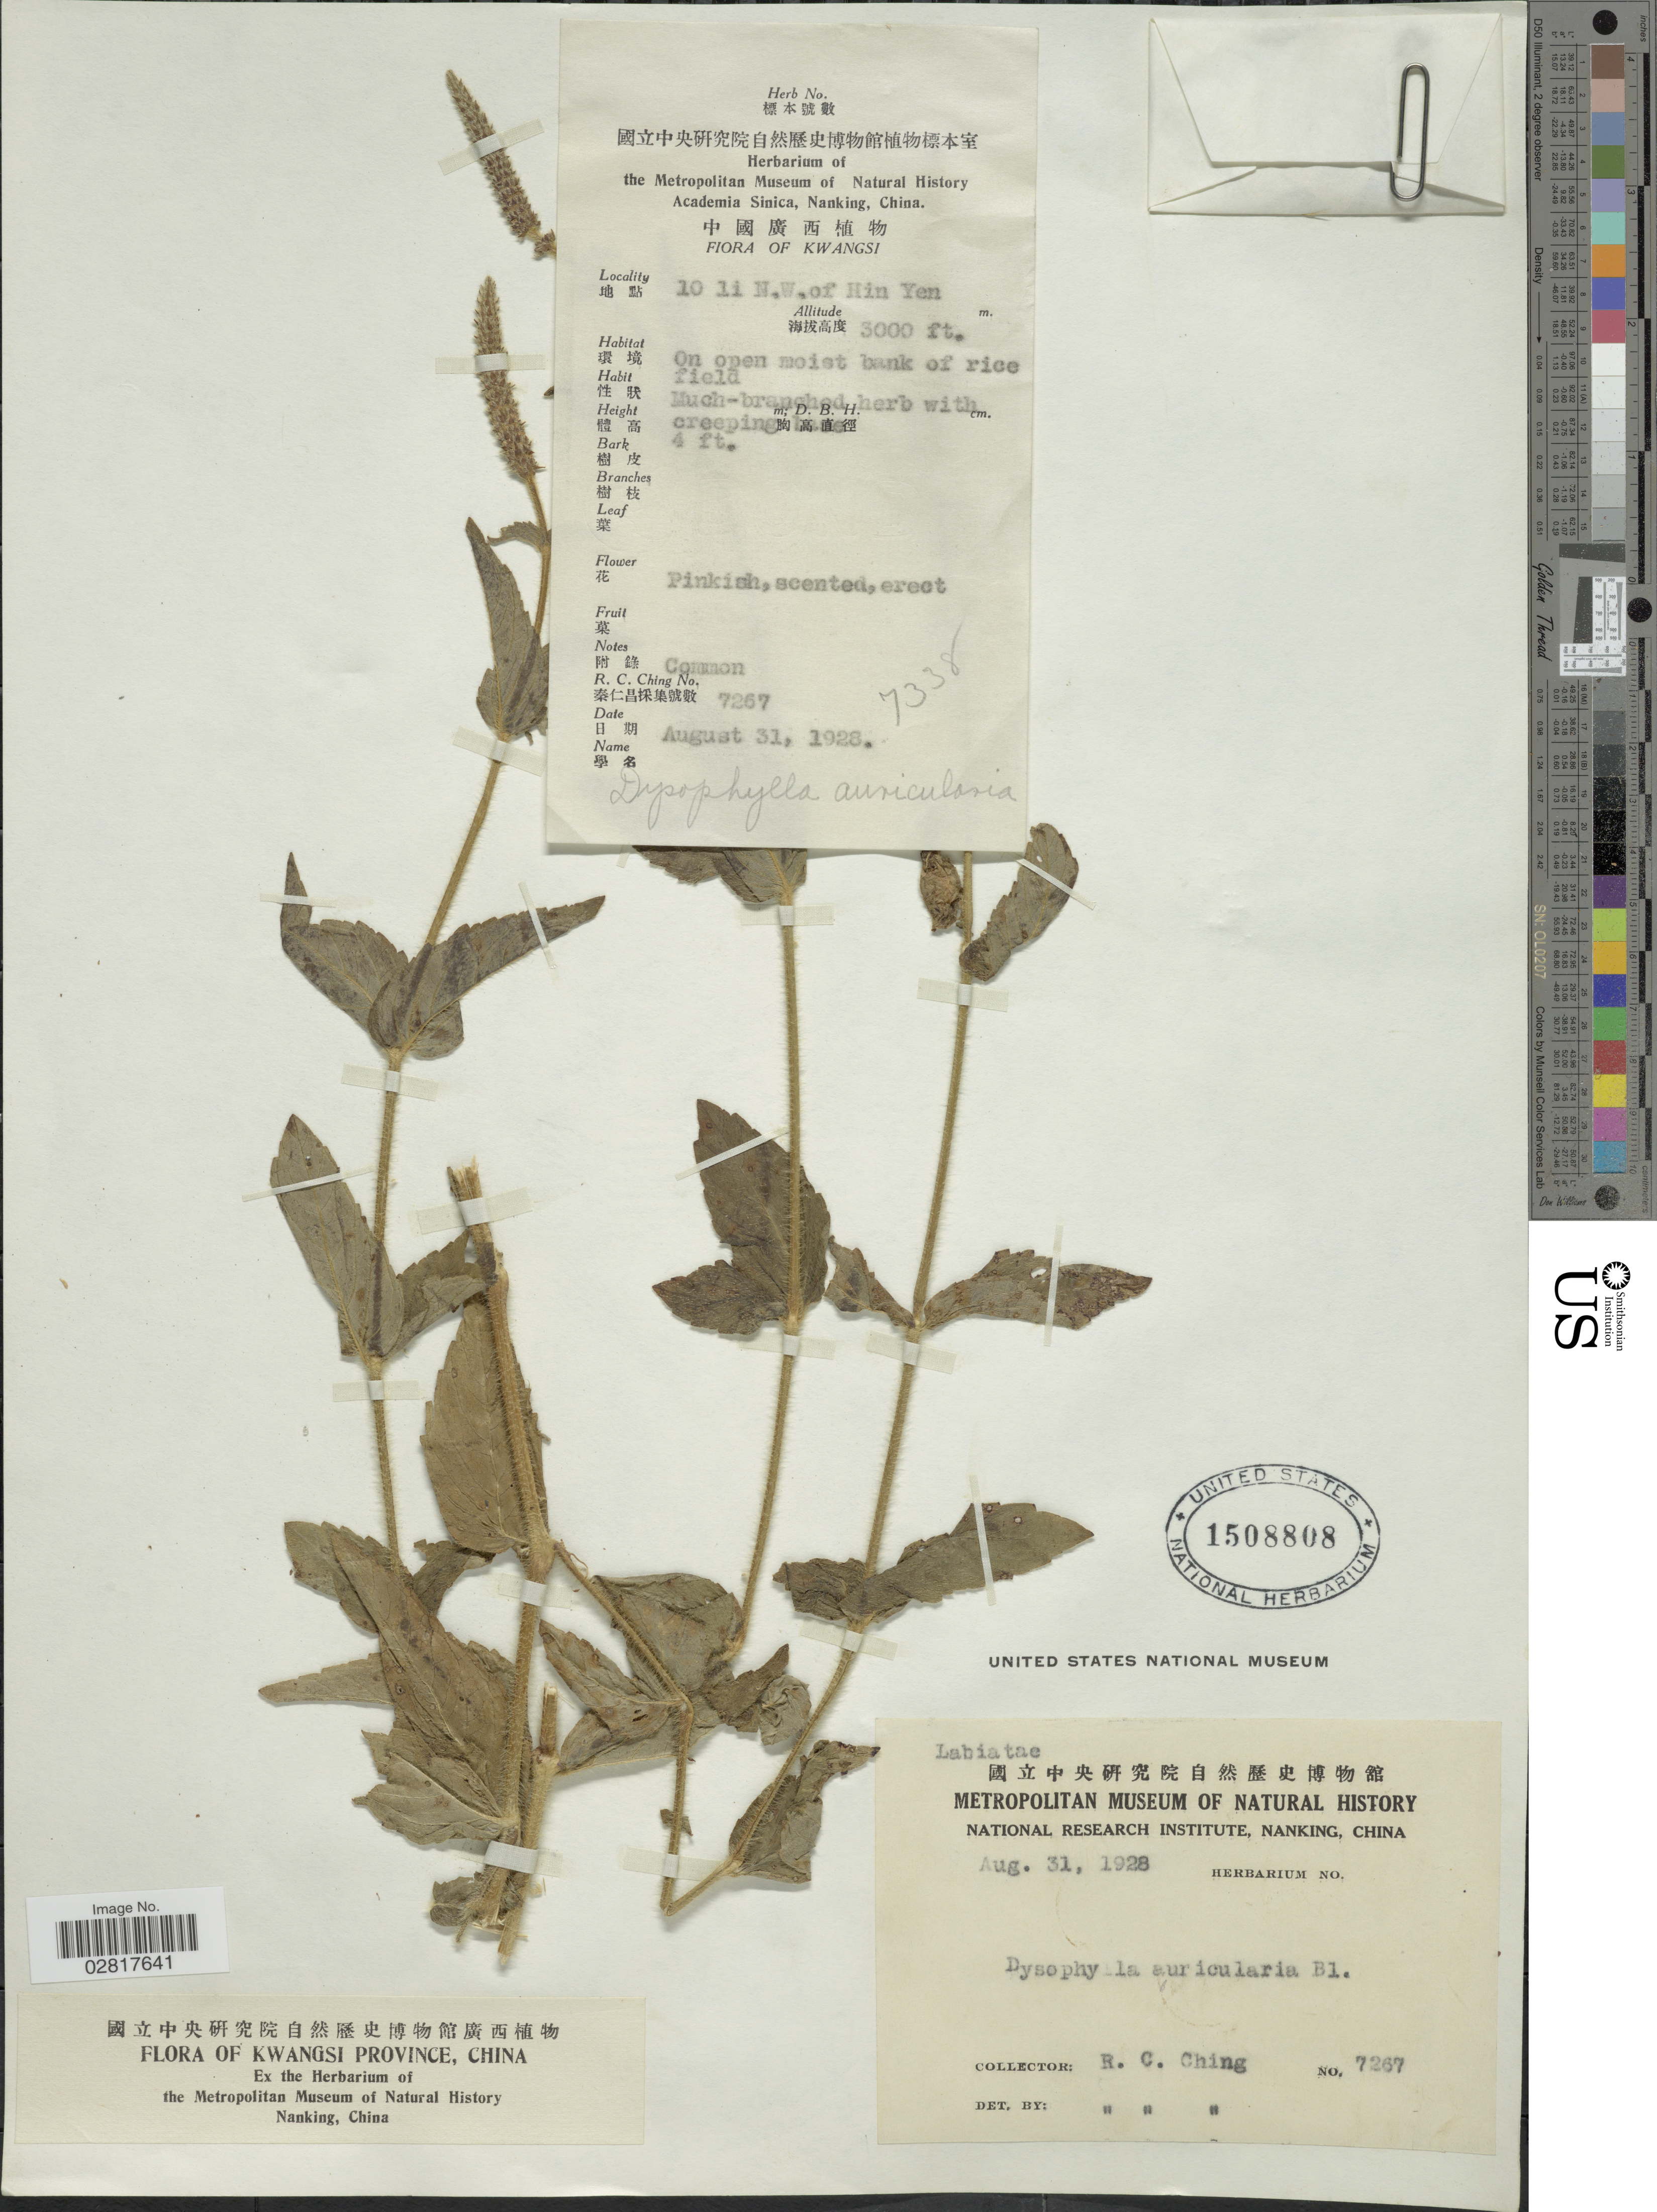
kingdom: Plantae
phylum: Tracheophyta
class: Magnoliopsida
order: Lamiales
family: Lamiaceae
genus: Pogostemon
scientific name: Pogostemon auricularius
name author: (L.) Hassk.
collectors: R. C. Ching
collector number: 7267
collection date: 1928-08-31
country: China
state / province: Guangxi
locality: Kwangsi. 10 li N.W. of Hin Yen.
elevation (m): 914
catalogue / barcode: US 1508808